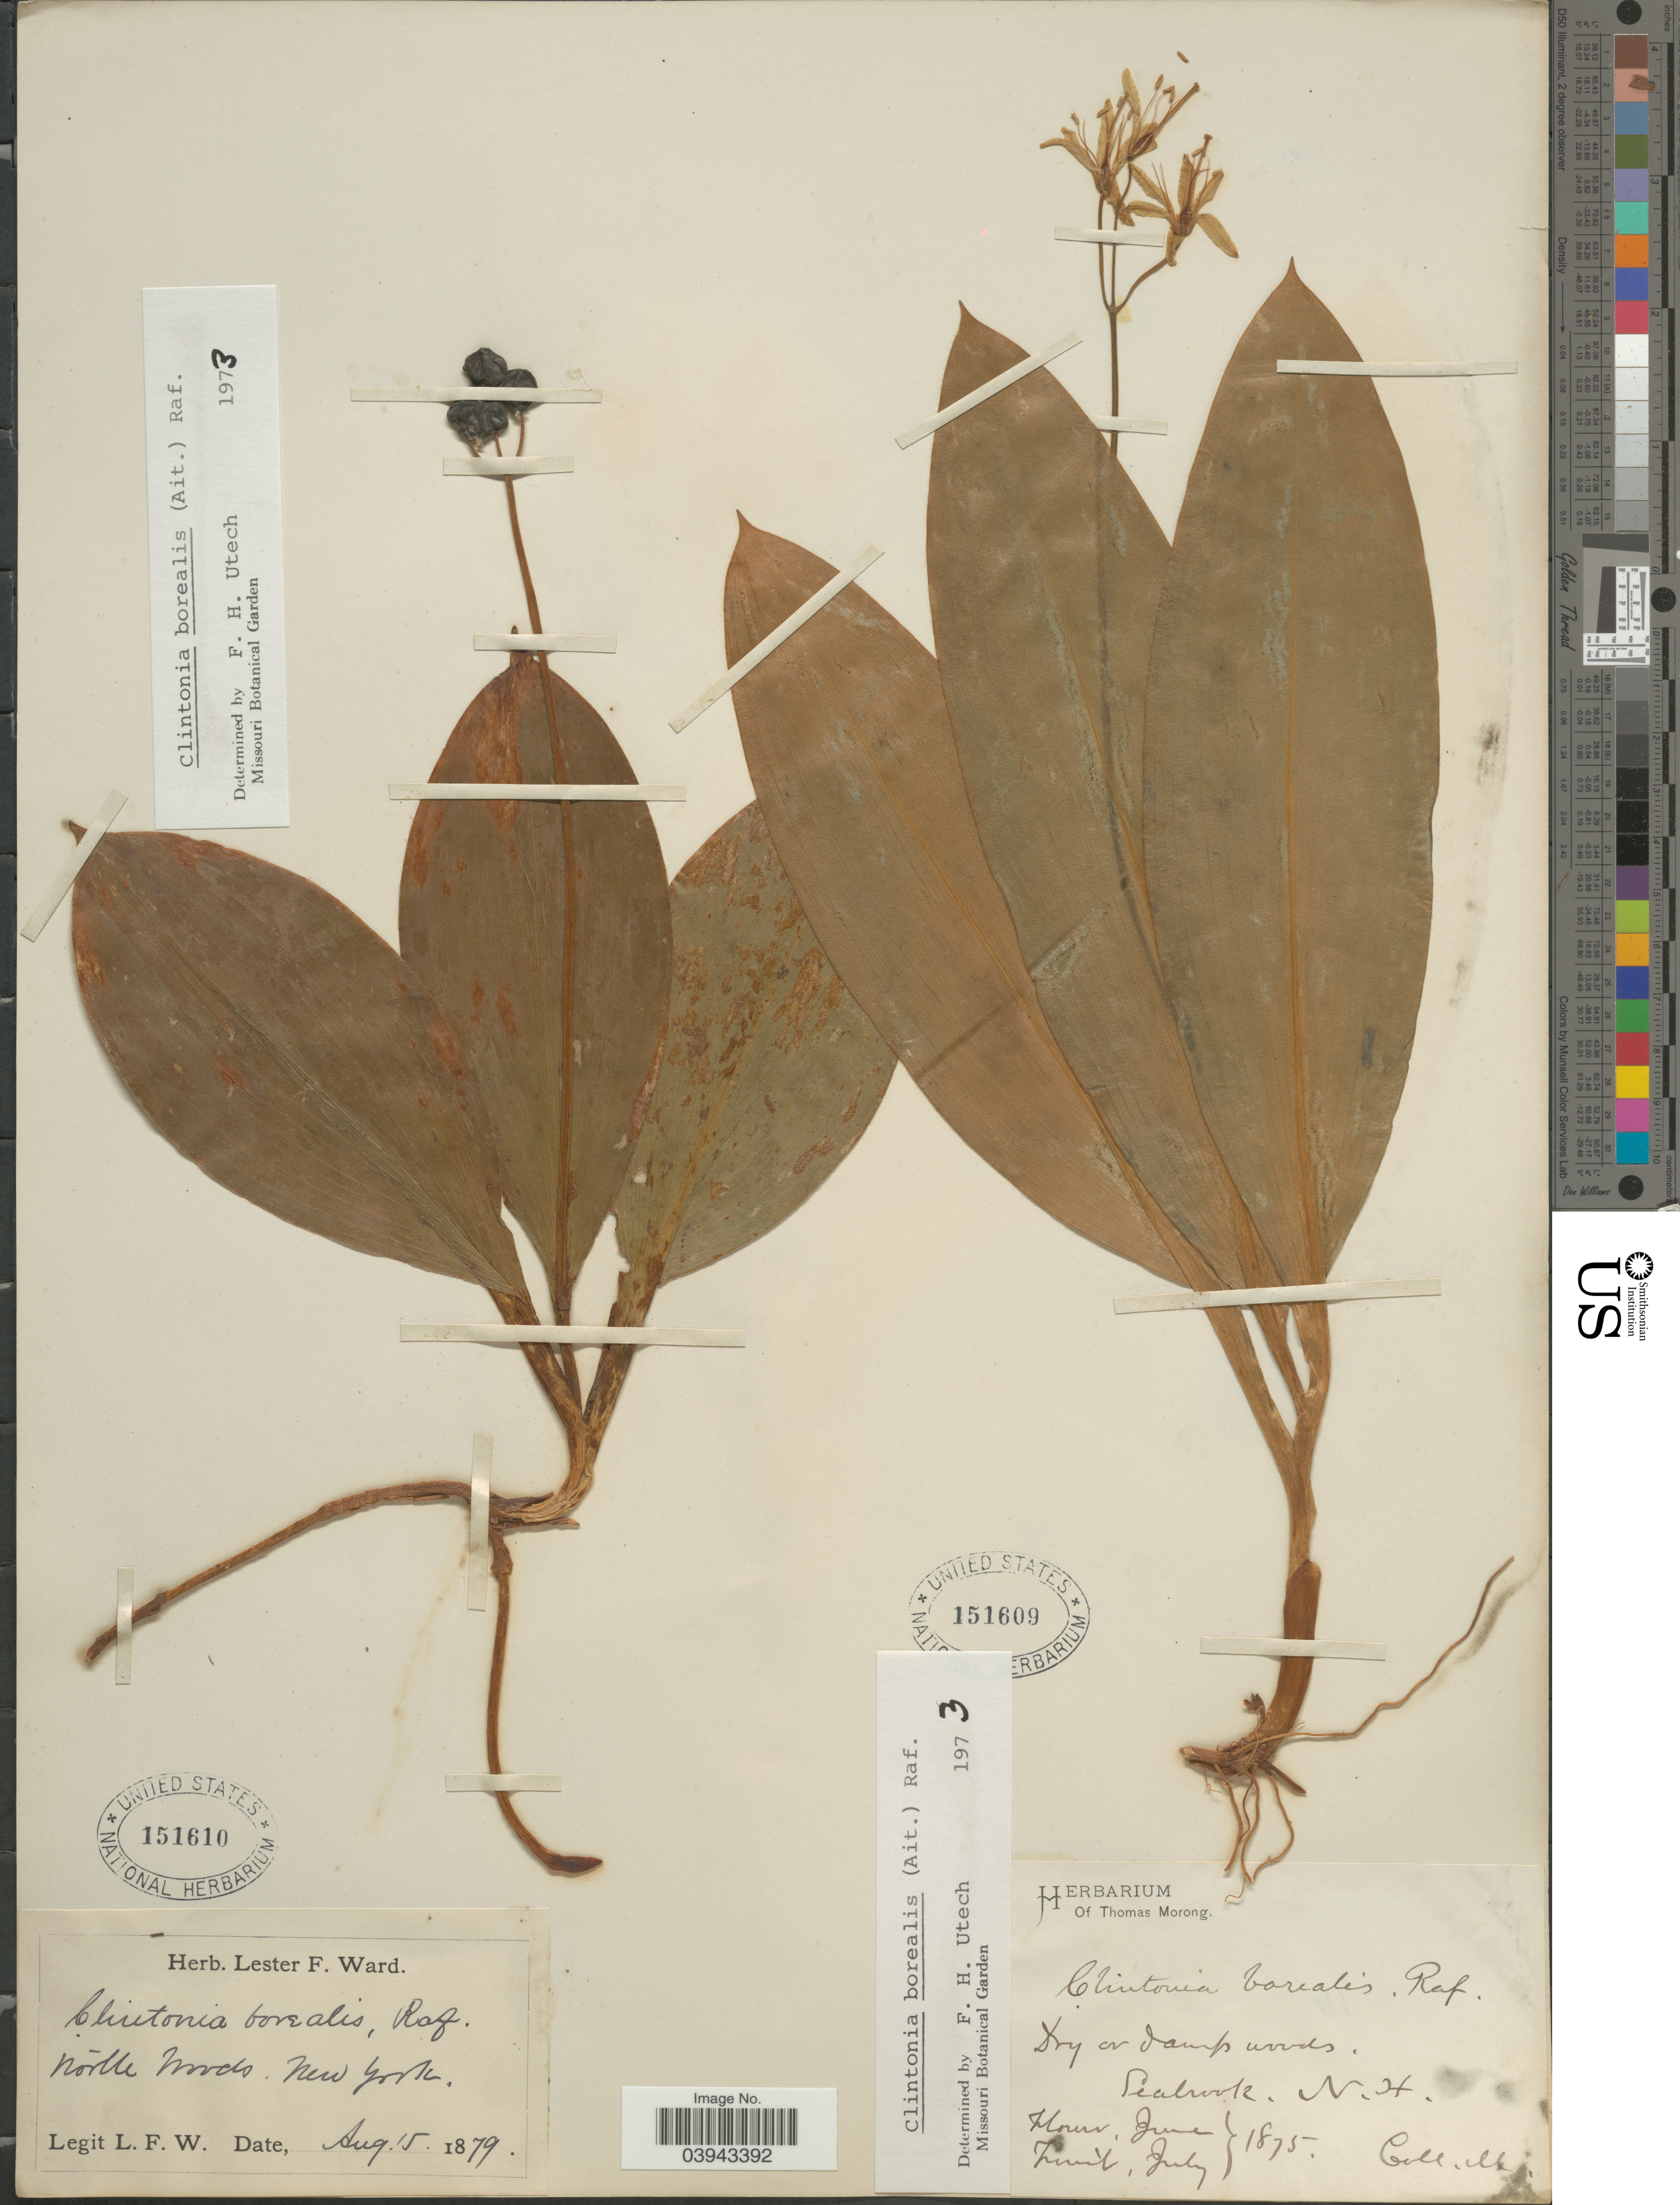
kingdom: Plantae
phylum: Tracheophyta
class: Liliopsida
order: Liliales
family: Liliaceae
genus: Clintonia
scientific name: Clintonia borealis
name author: (Aiton) Raf.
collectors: L. F. Ward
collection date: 1879-08-15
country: United States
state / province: New York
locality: North Woods.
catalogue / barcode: US 151610